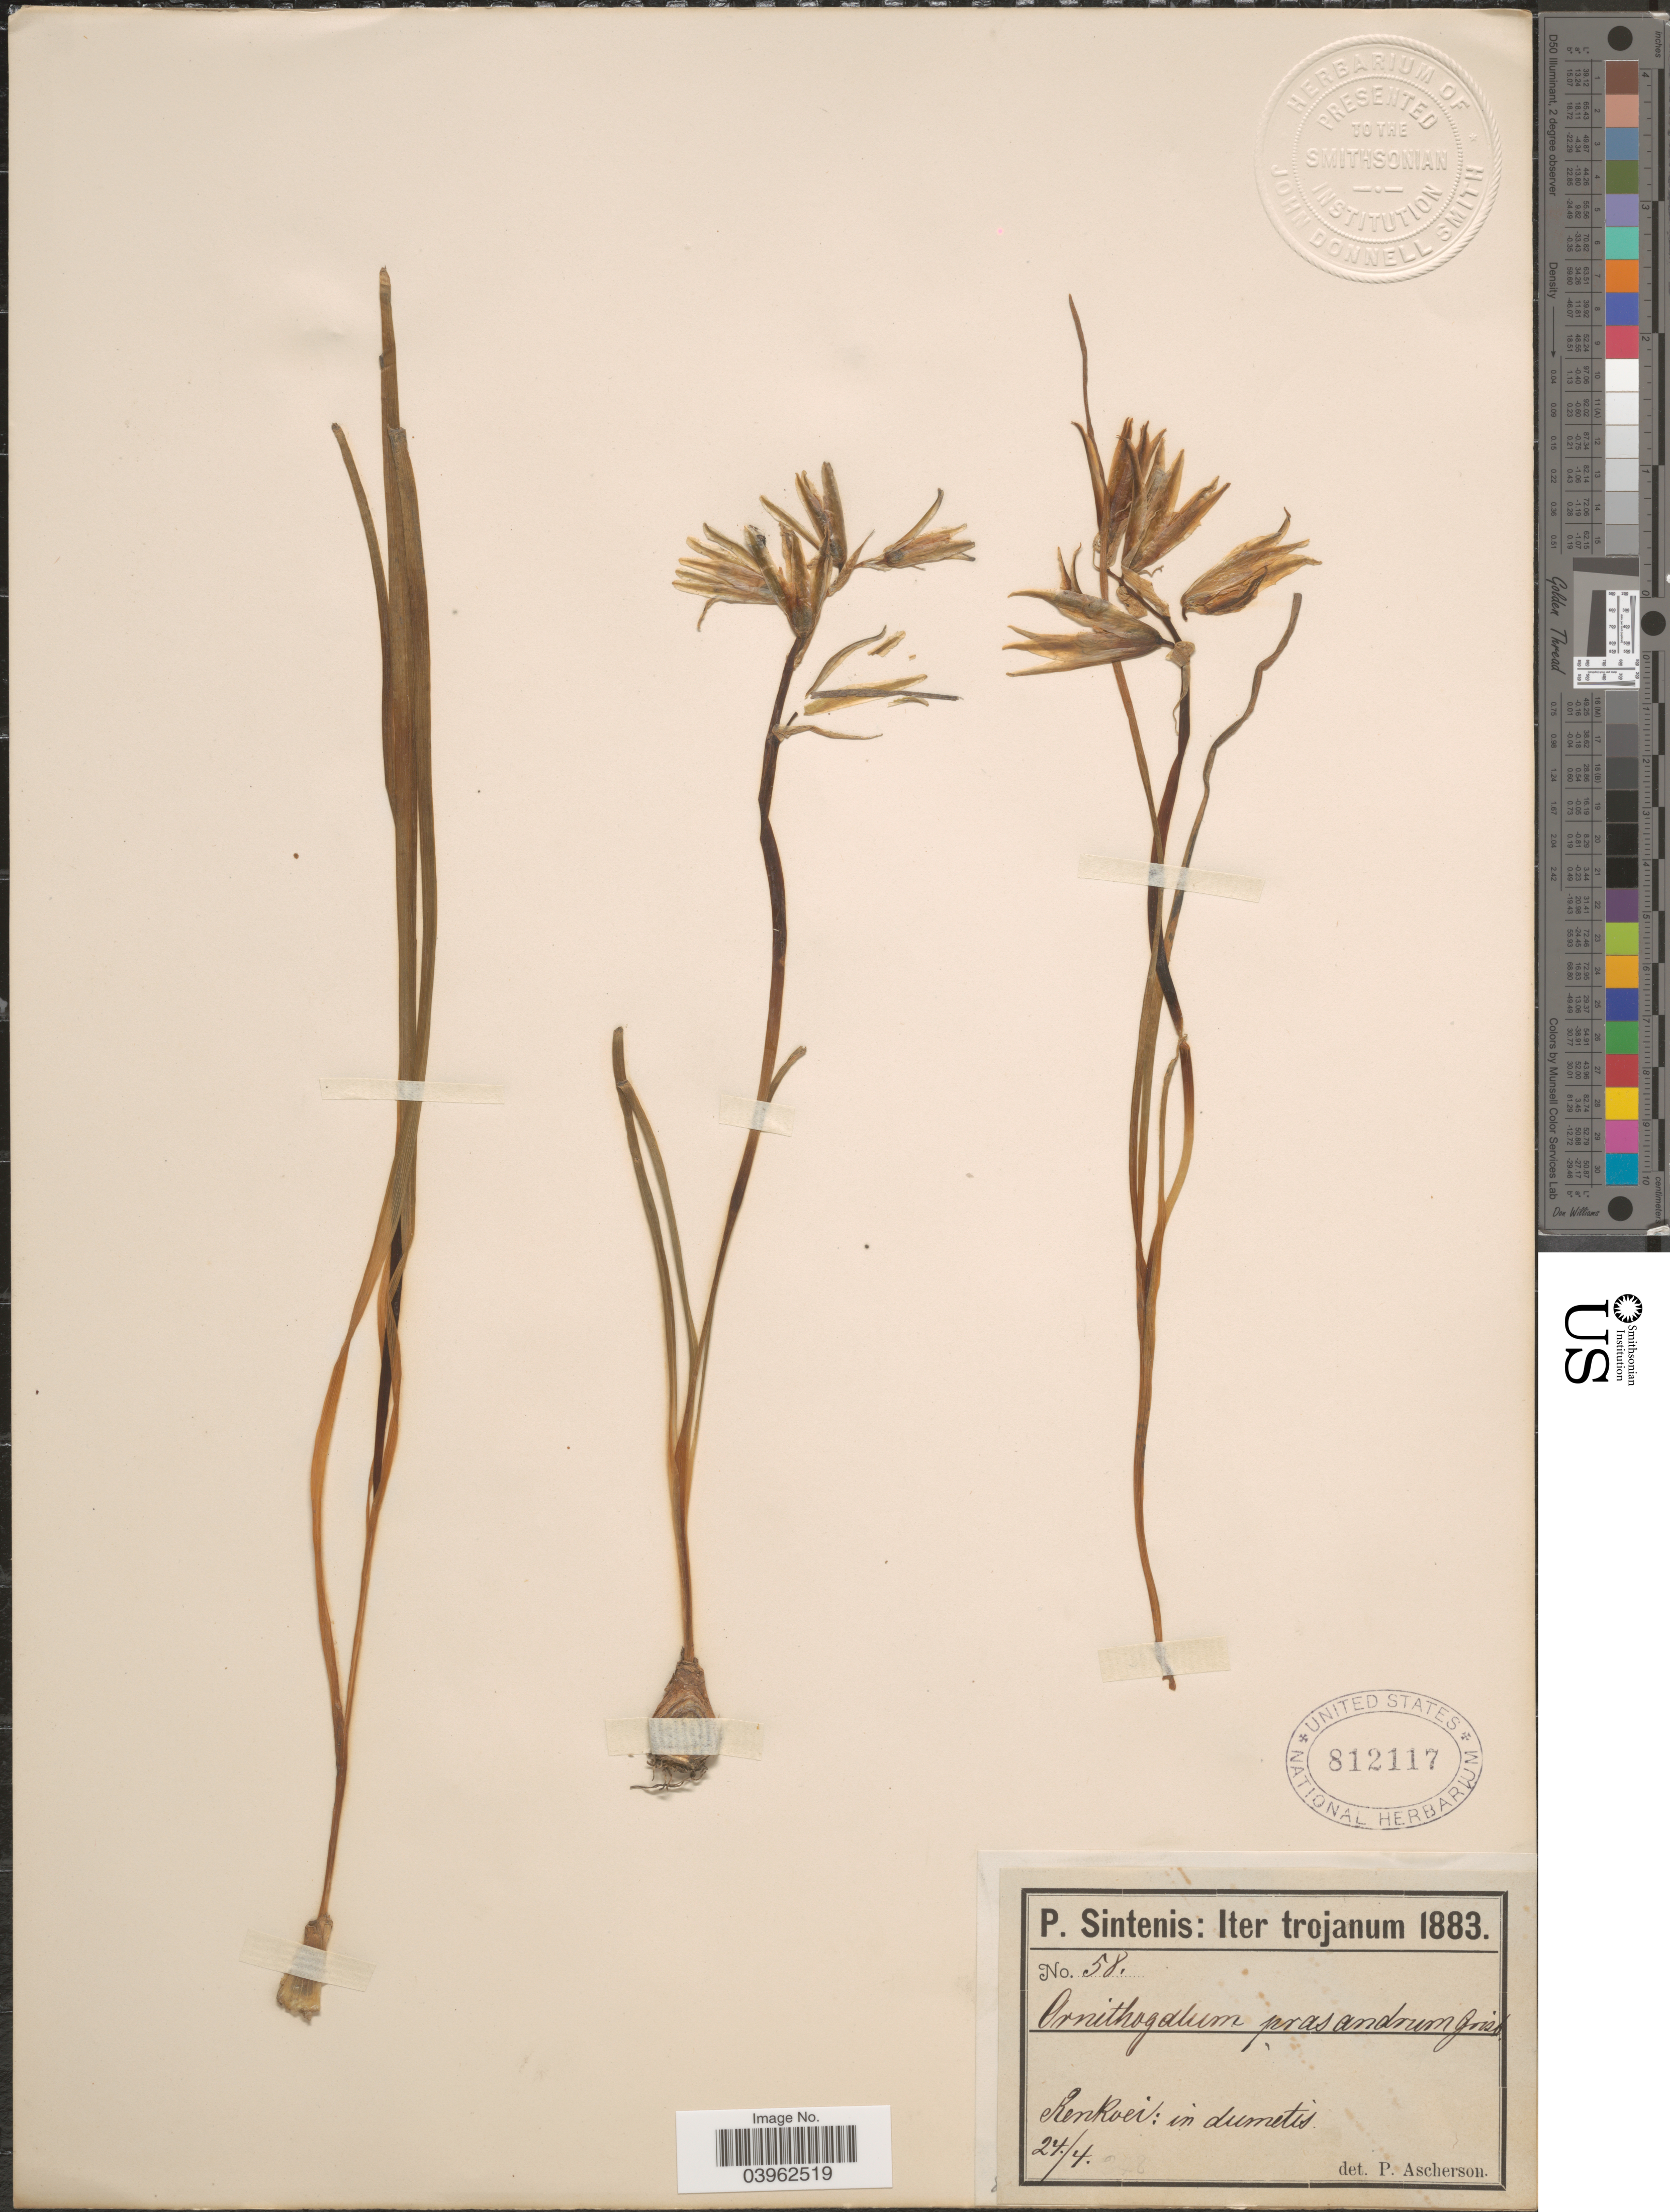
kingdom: Plantae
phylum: Tracheophyta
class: Liliopsida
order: Asparagales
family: Asparagaceae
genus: Ornithogalum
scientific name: Ornithogalum prasandrum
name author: Griseb.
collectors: P. Sintenis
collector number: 58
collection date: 1883-04-24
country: Turkey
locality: Iter trojanum. Renkoei.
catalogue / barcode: US 812117